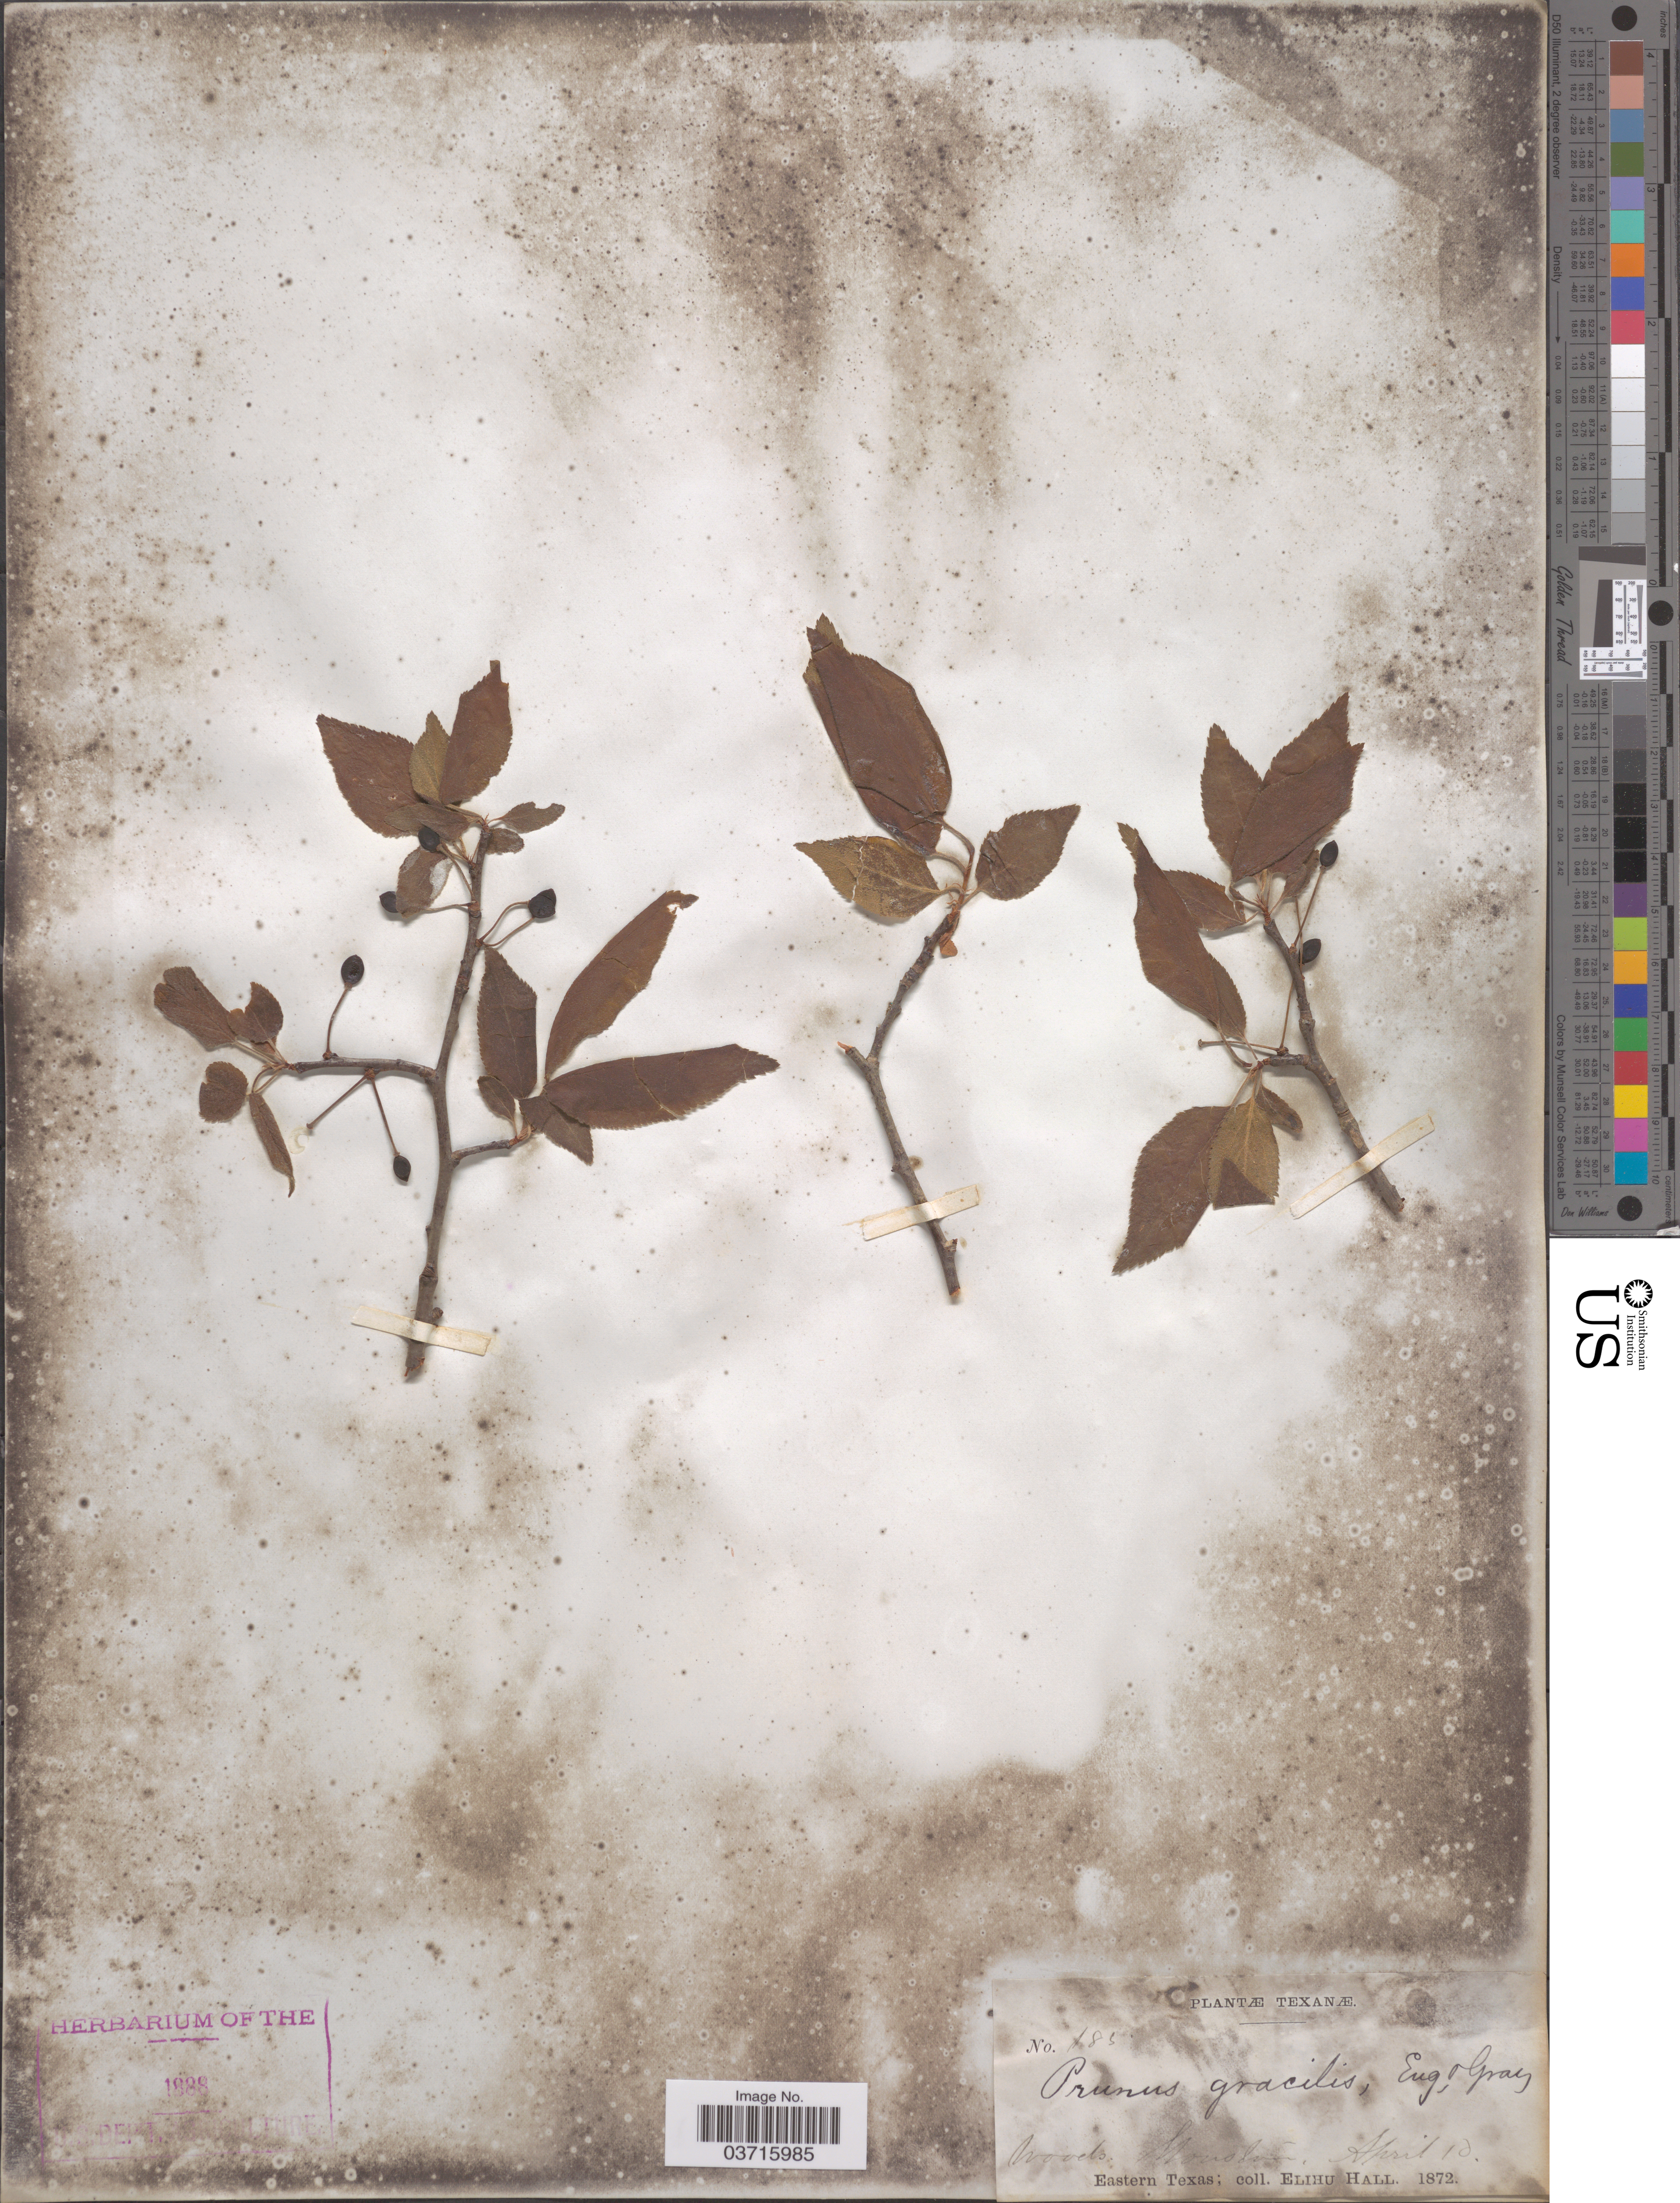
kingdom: Plantae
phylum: Tracheophyta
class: Magnoliopsida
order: Rosales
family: Rosaceae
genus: Prunus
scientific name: Prunus mexicana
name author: S. Watson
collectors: E. Hall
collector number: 185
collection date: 1872-04-10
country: United States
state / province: Texas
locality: Houston. Eastern Texas.